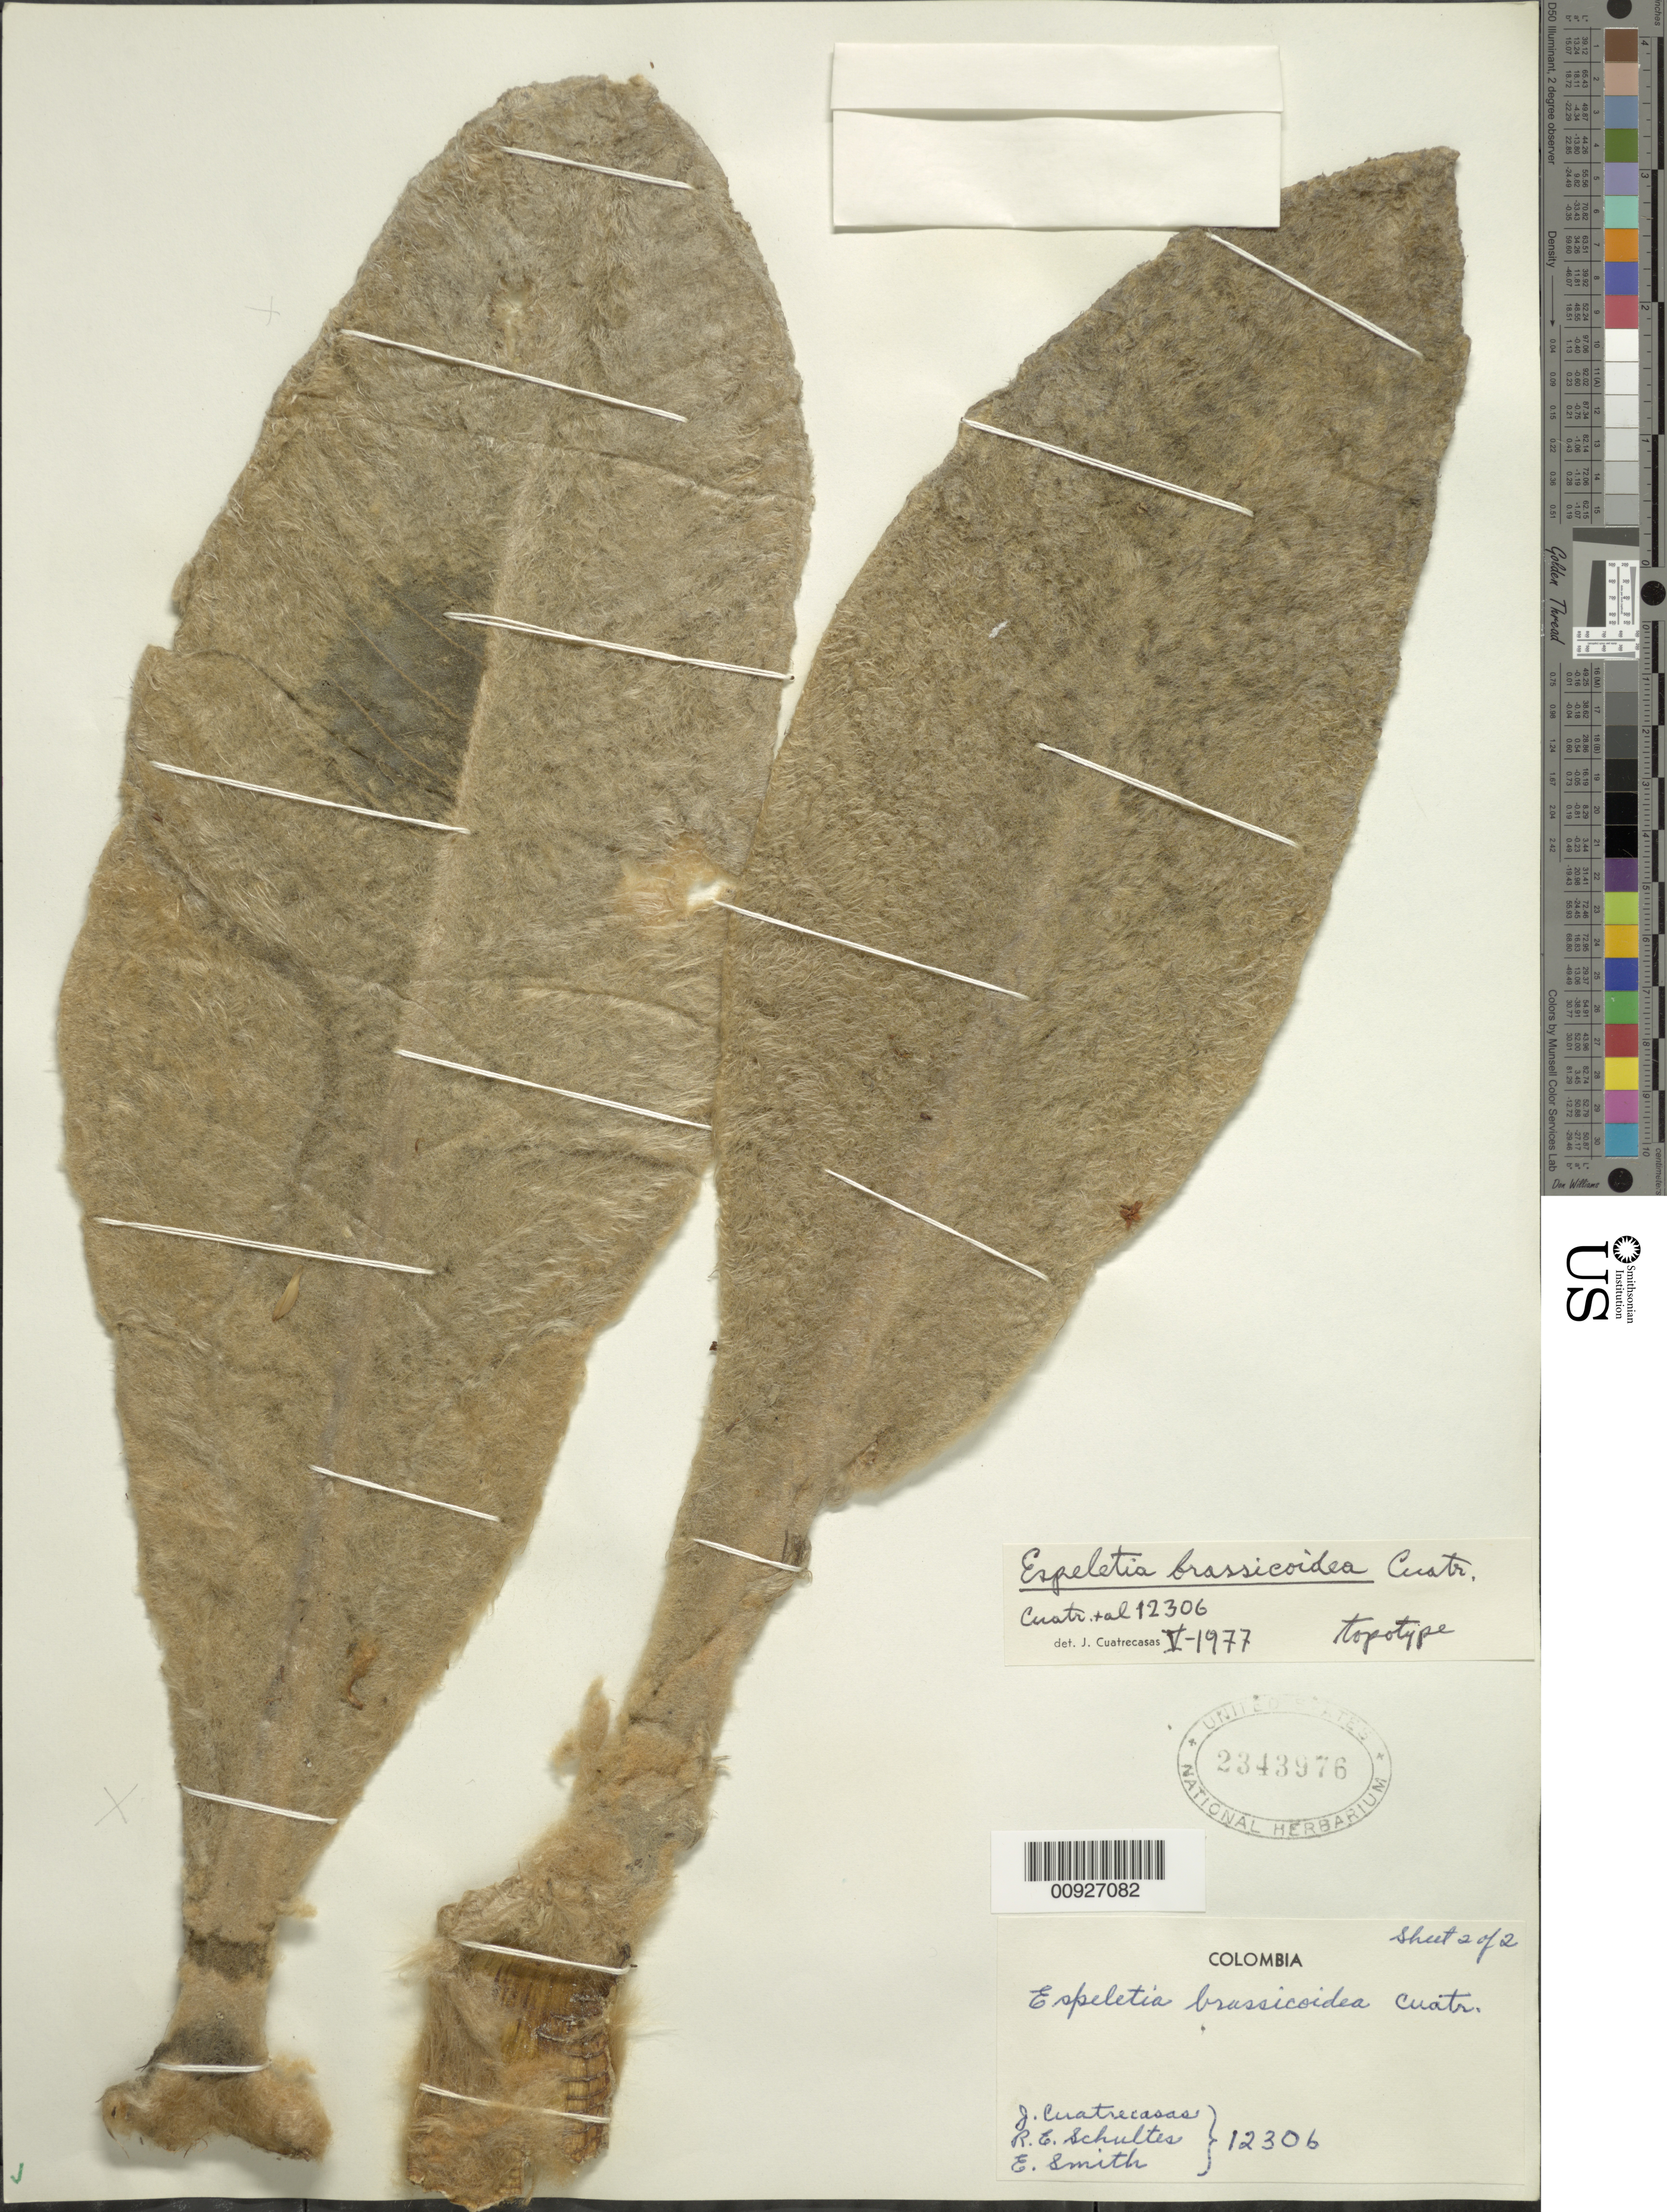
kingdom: Plantae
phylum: Tracheophyta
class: Magnoliopsida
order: Asterales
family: Asteraceae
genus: Espeletia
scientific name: Espeletia brassicoidea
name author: Cuatrec.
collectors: J. Cuatrecasas, R. E. Schultes & C. E. Smith Jr.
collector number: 12306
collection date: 1941-10-15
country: Colombia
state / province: Norte de Santander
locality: P. de Fontibón. Cordillera Oriental, Páramo de Fontibón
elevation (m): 2600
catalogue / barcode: US 2343976